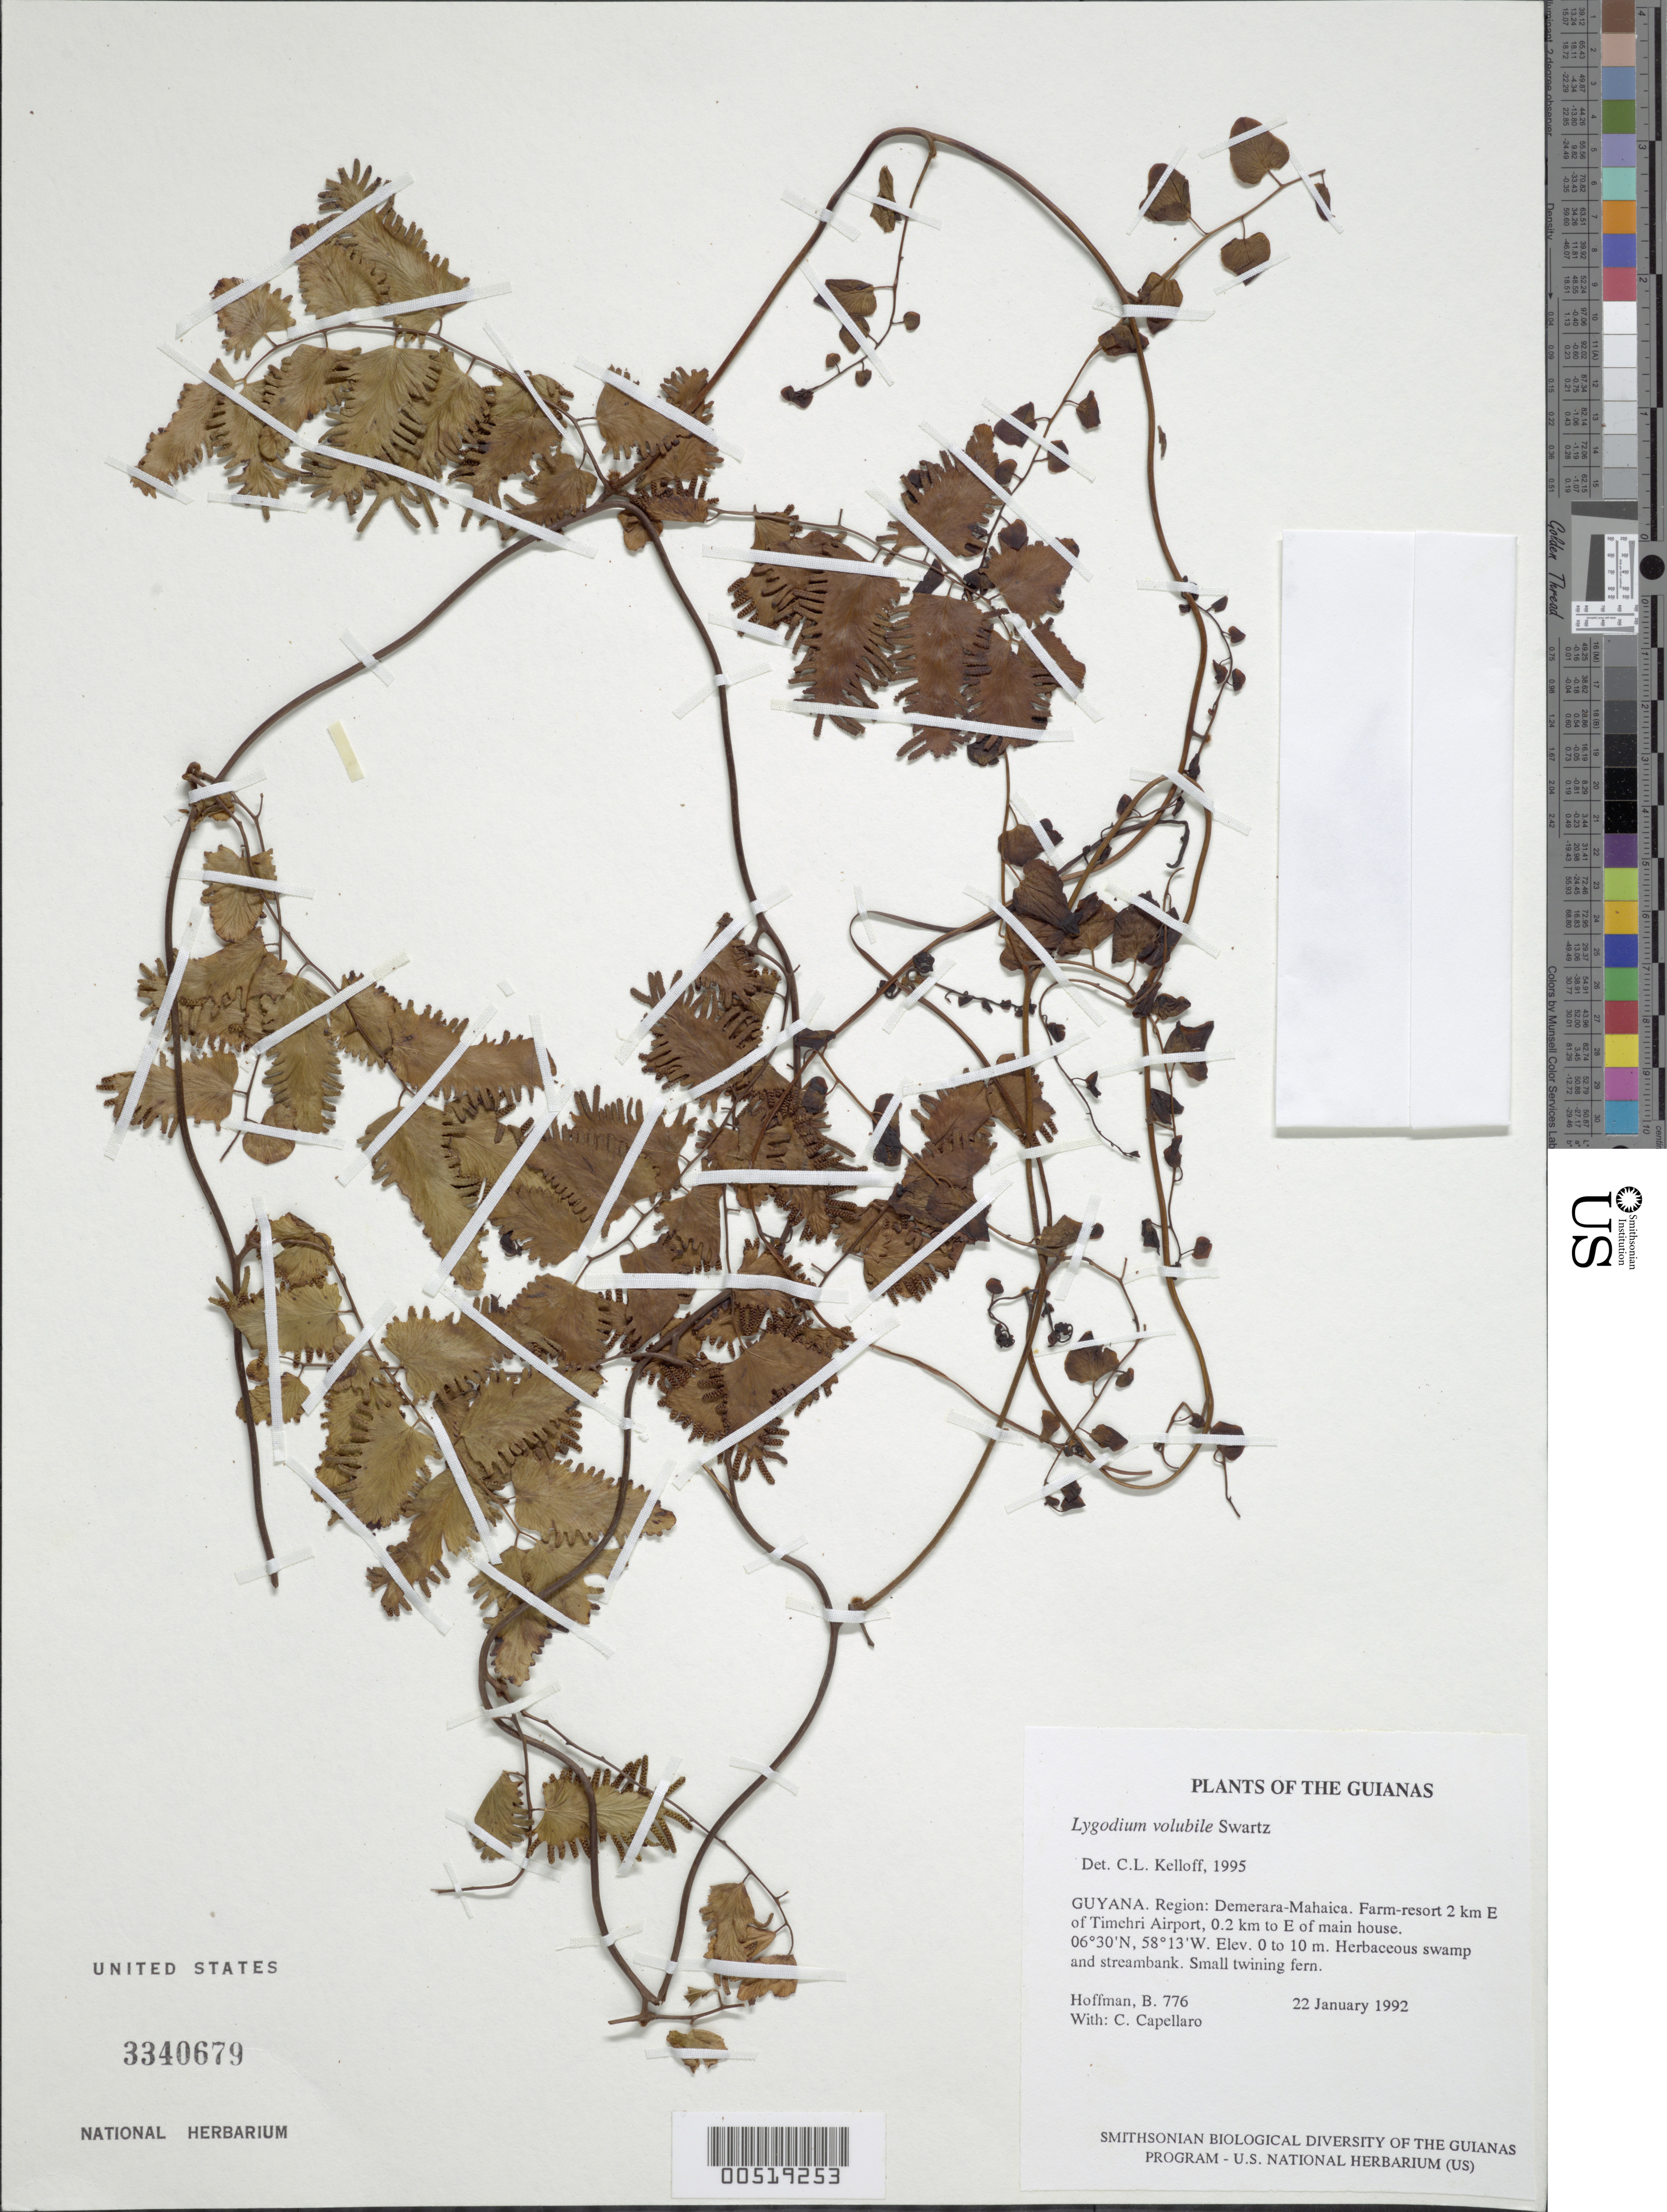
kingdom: Plantae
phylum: Tracheophyta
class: Polypodiopsida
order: Schizaeales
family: Lygodiaceae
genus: Lygodium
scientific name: Lygodium volubile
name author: Sw.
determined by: Kelloff, Carol L., (US), Smithsonian Institution - National Museum of Natural History (UNITED STATES)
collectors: B. Hoffman & C. Capellaro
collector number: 776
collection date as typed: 22 January 1992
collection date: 1992-01-22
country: Guyana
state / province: Demerara-Mahaica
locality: Farm-resort 2 km E of Timehri Airport, 0.2 km to E of main house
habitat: Herbaceous swamp and streambank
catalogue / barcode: US 3340679